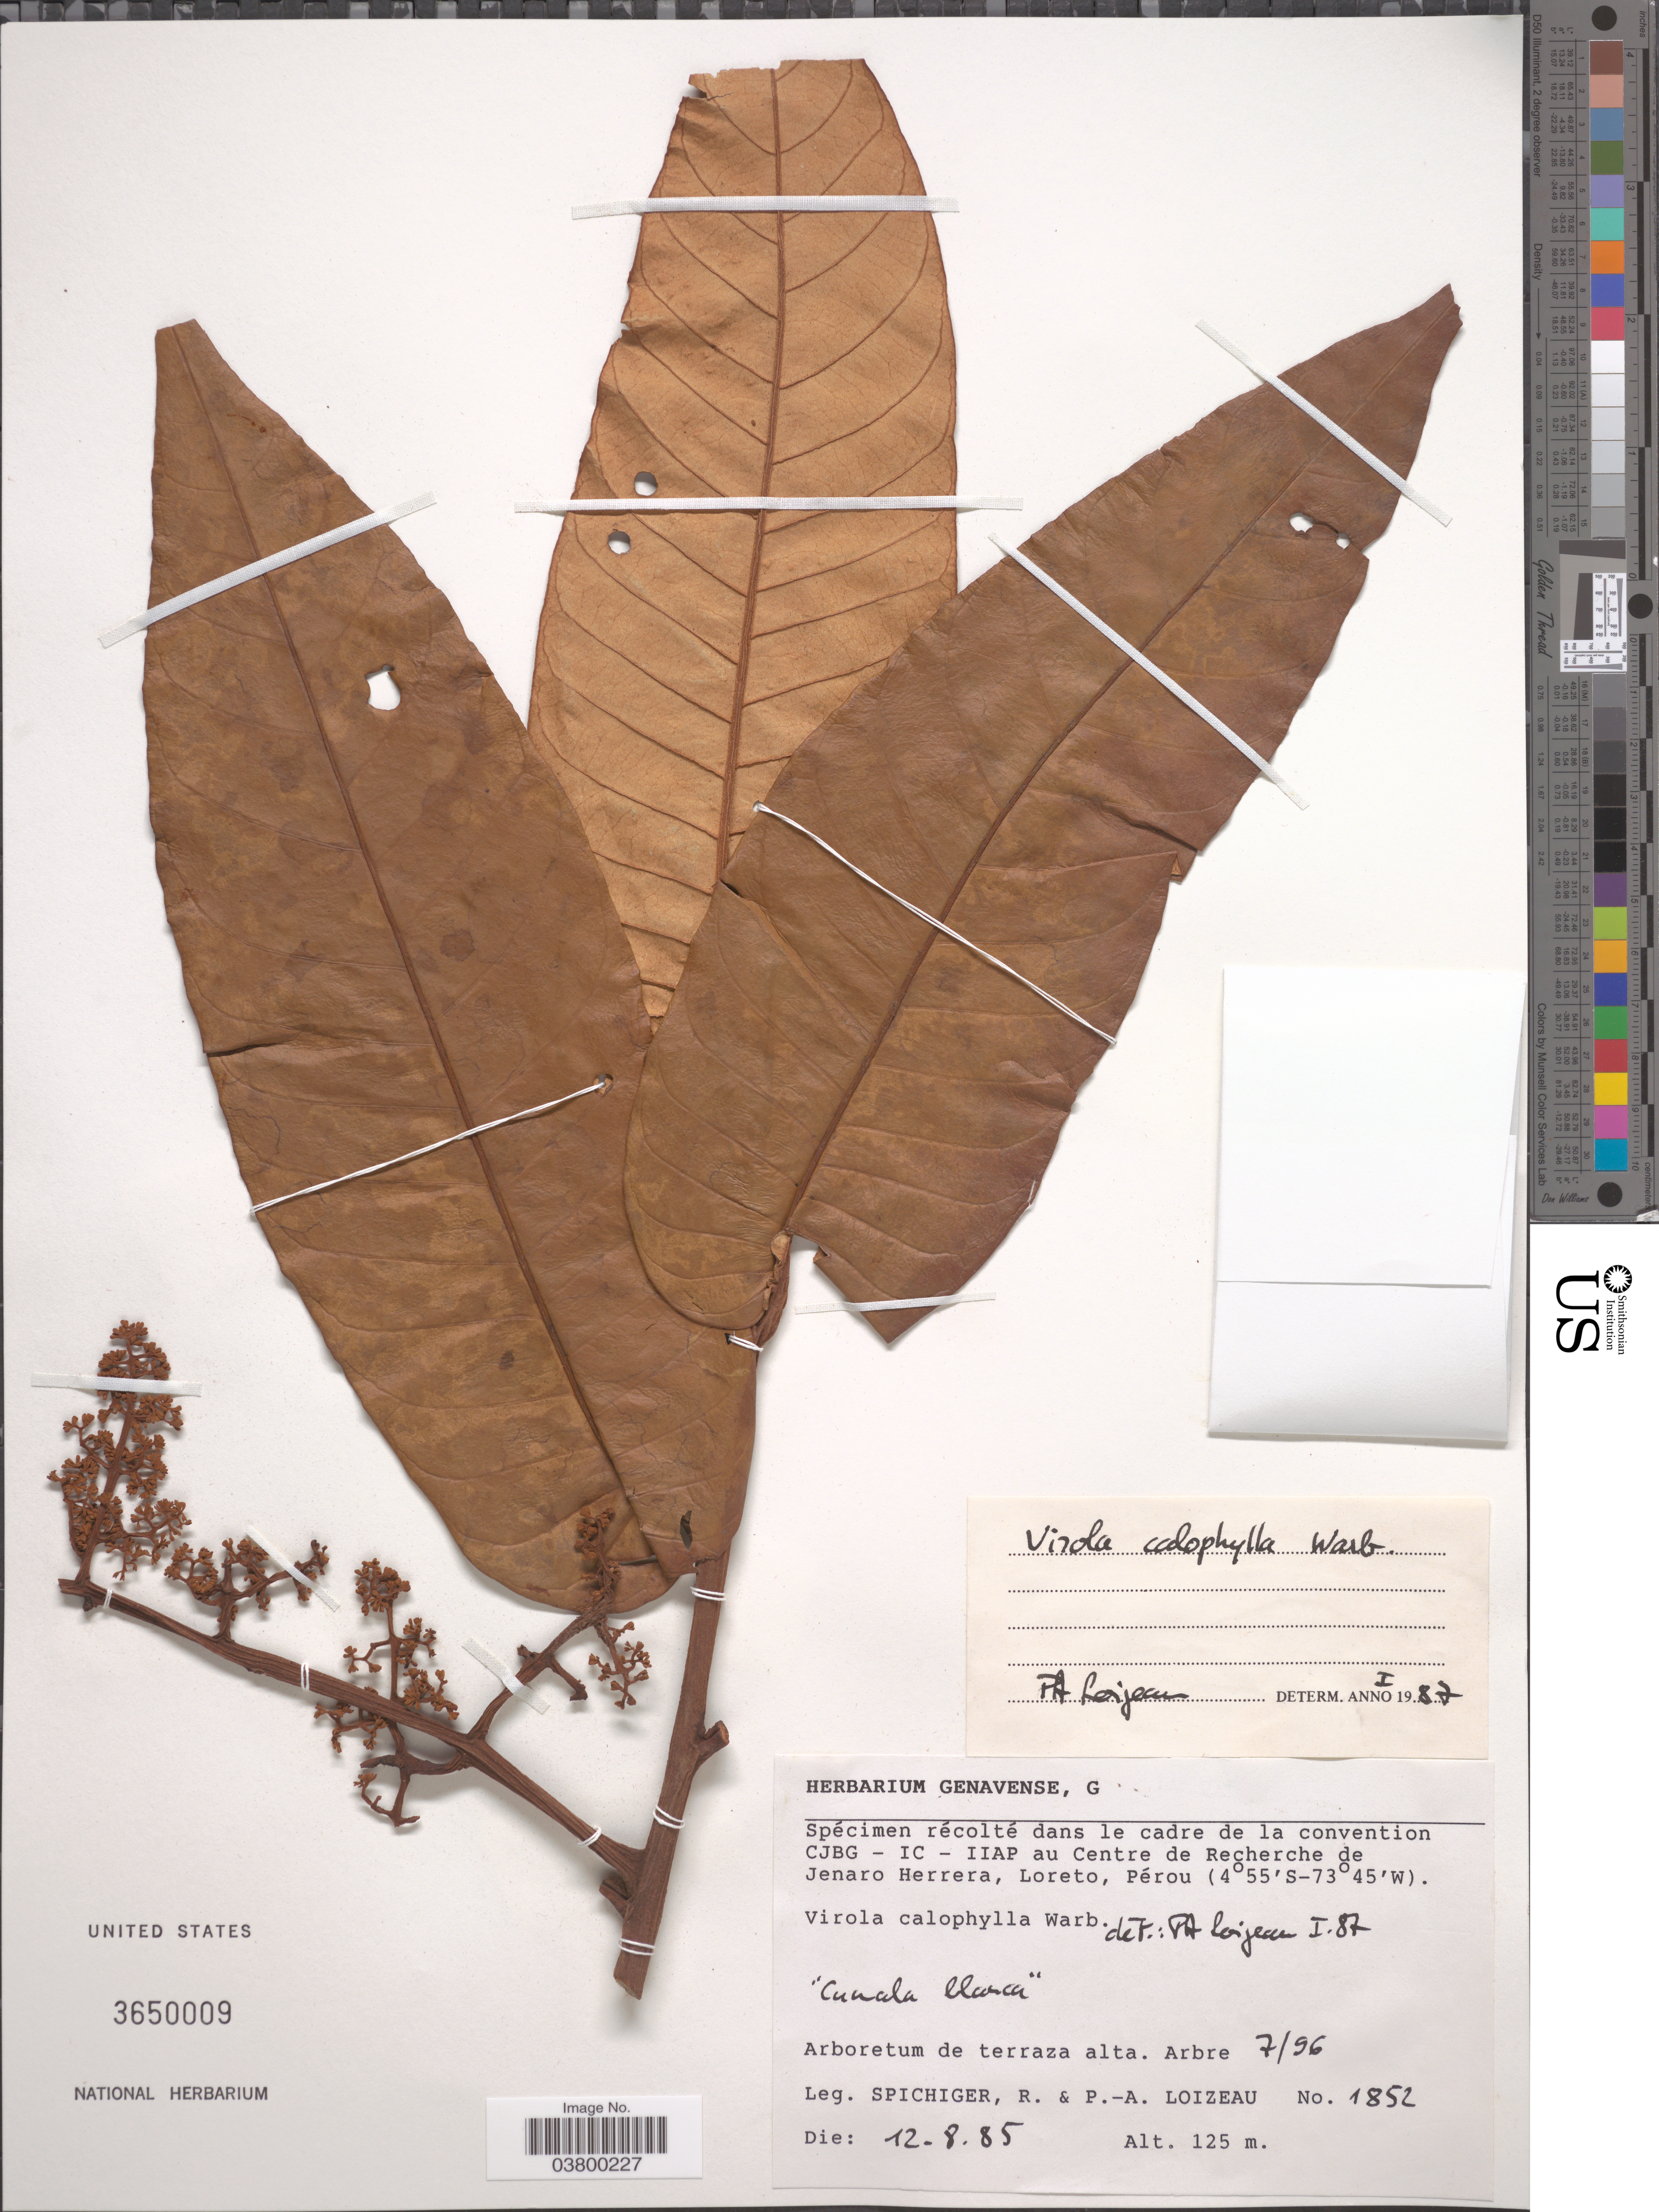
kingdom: Plantae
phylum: Tracheophyta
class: Magnoliopsida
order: Magnoliales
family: Myristicaceae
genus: Virola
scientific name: Virola calophylla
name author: (Spruce) Warb.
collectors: R. Spichiger & P. Loizeau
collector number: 1852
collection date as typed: Transcribed d/m/y: 12/8/85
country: Peru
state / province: Loreto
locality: Centre de Recherche de Jenaro Herrera, Pérou. Arboretum de terraza alta. Arbre 7/96.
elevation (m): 125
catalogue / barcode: US 3650009